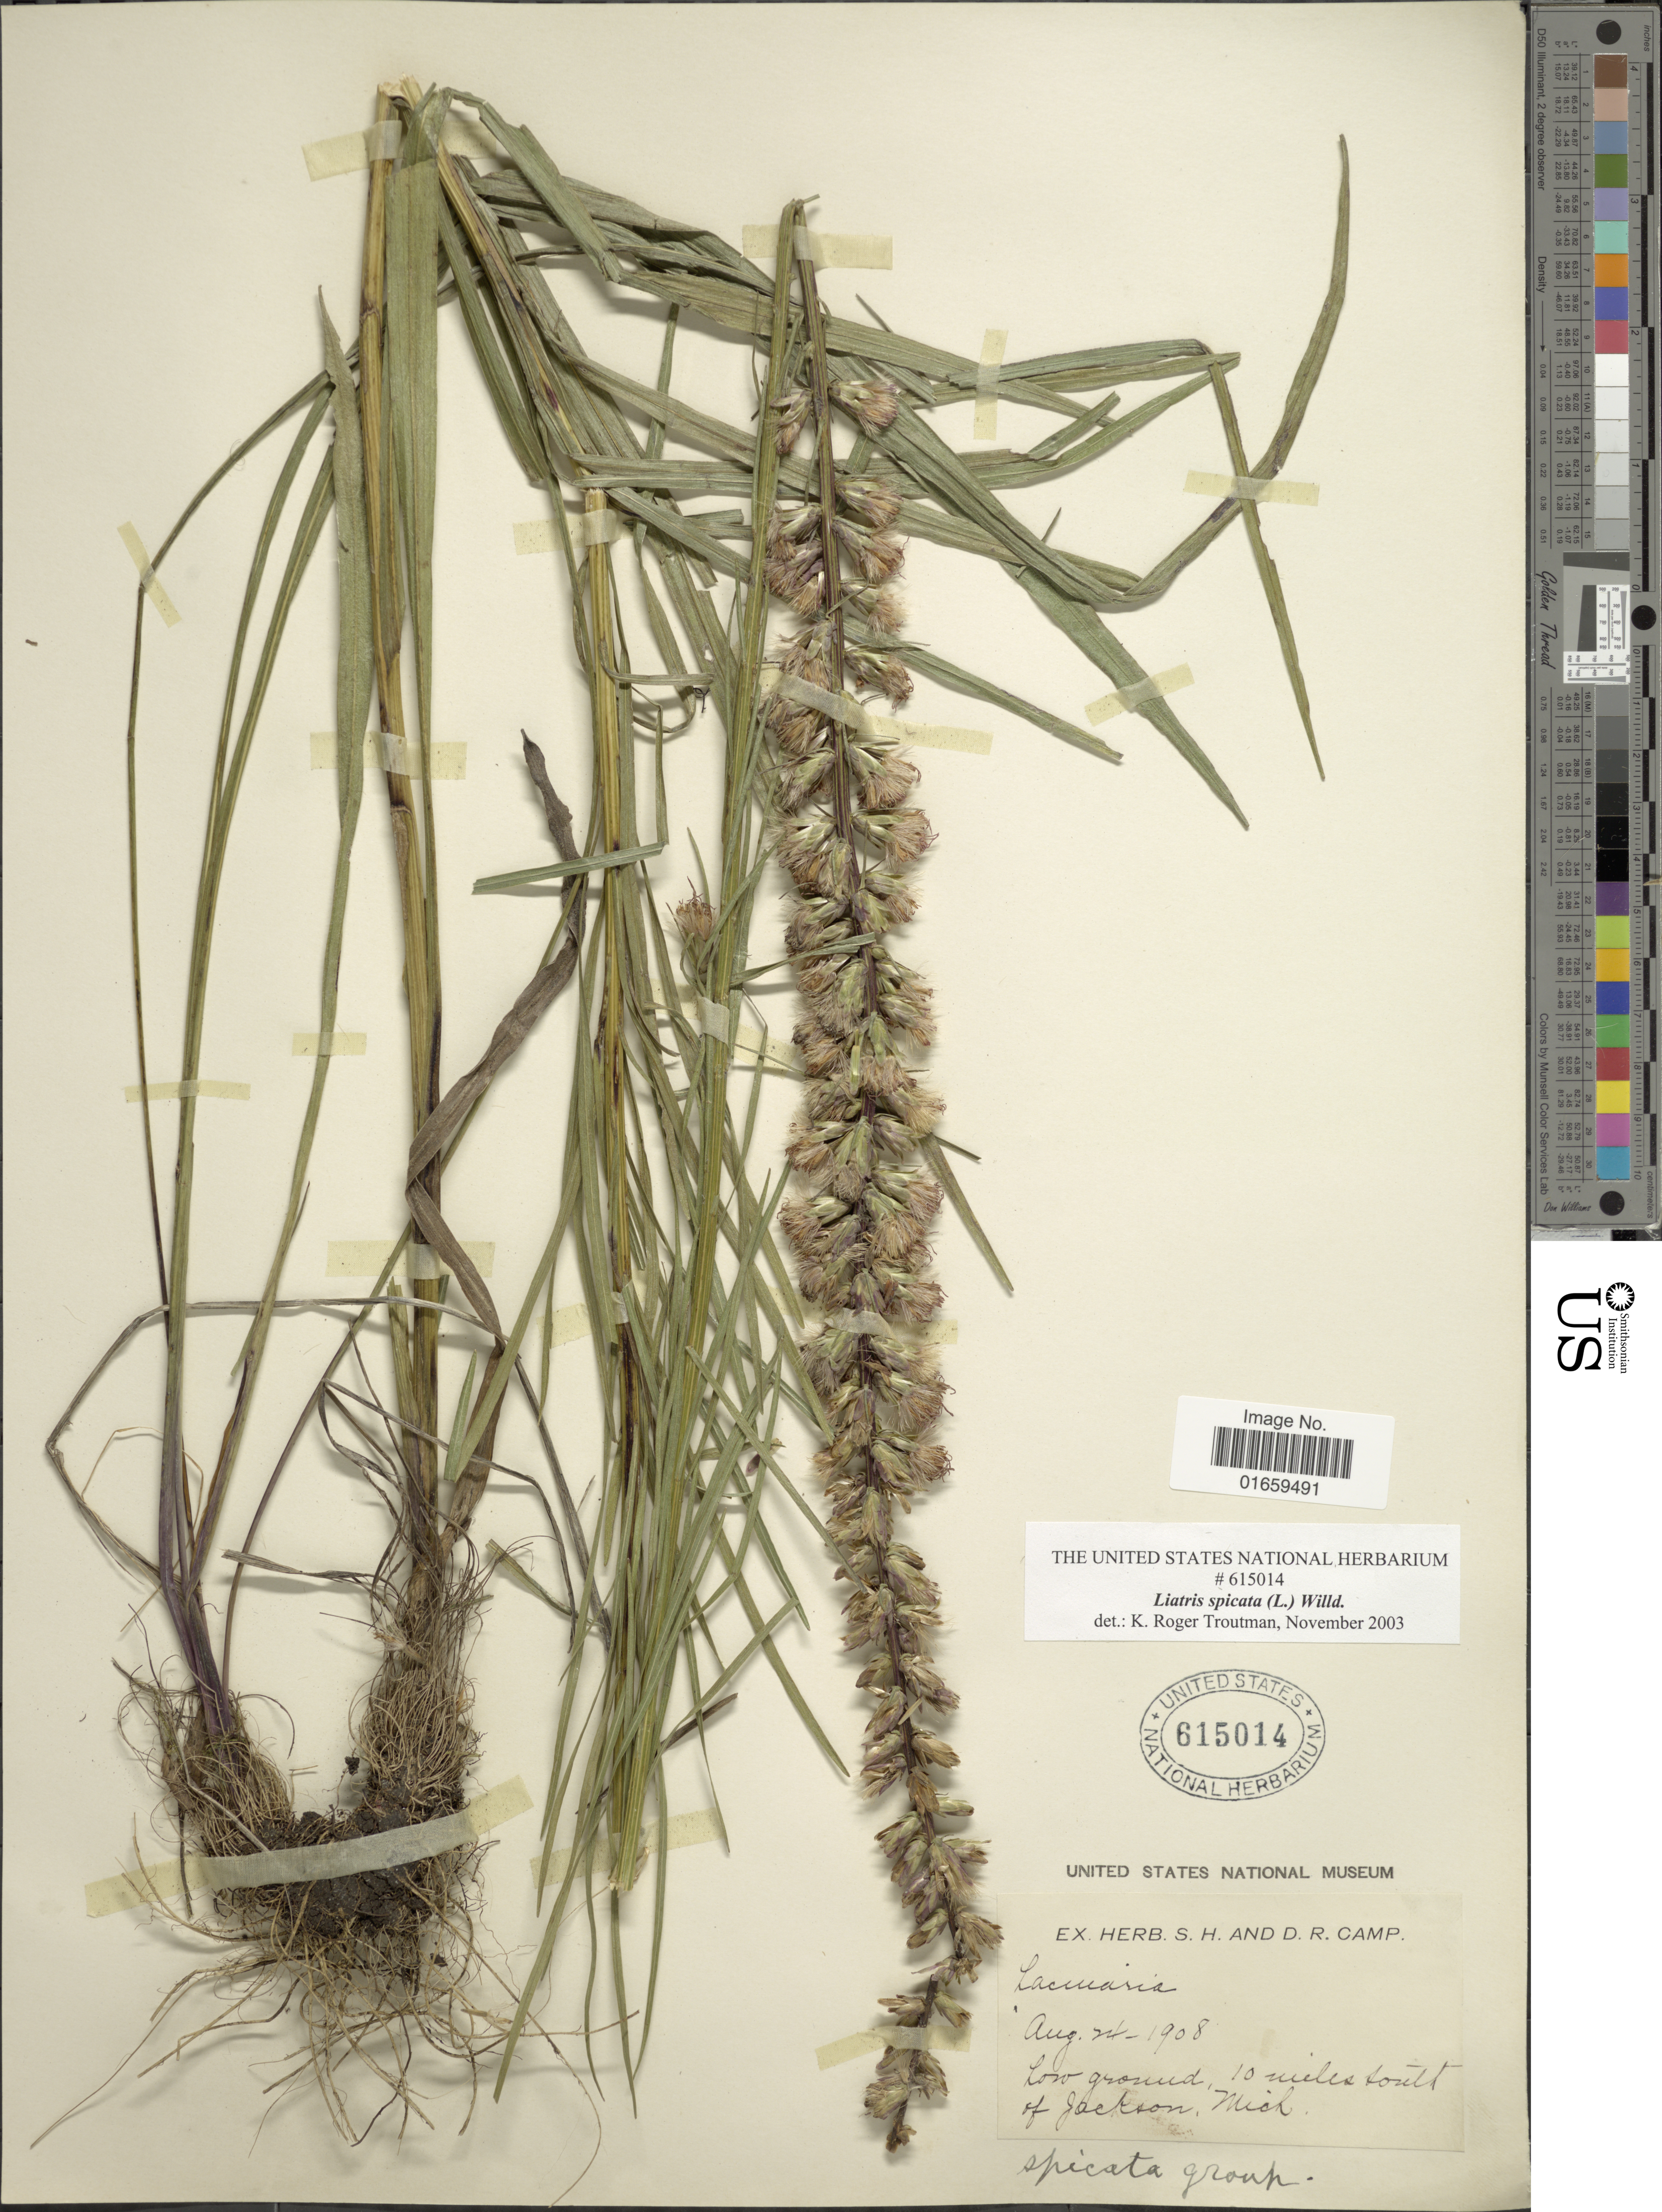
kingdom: Plantae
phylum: Tracheophyta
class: Magnoliopsida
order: Asterales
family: Asteraceae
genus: Liatris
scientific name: Liatris spicata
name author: (L.) Willd.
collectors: ex herb. S. H and D. R. Camp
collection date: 1908-08-24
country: United States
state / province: Michigan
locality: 10 miles south of Jackson, Mich.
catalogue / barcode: US 615014